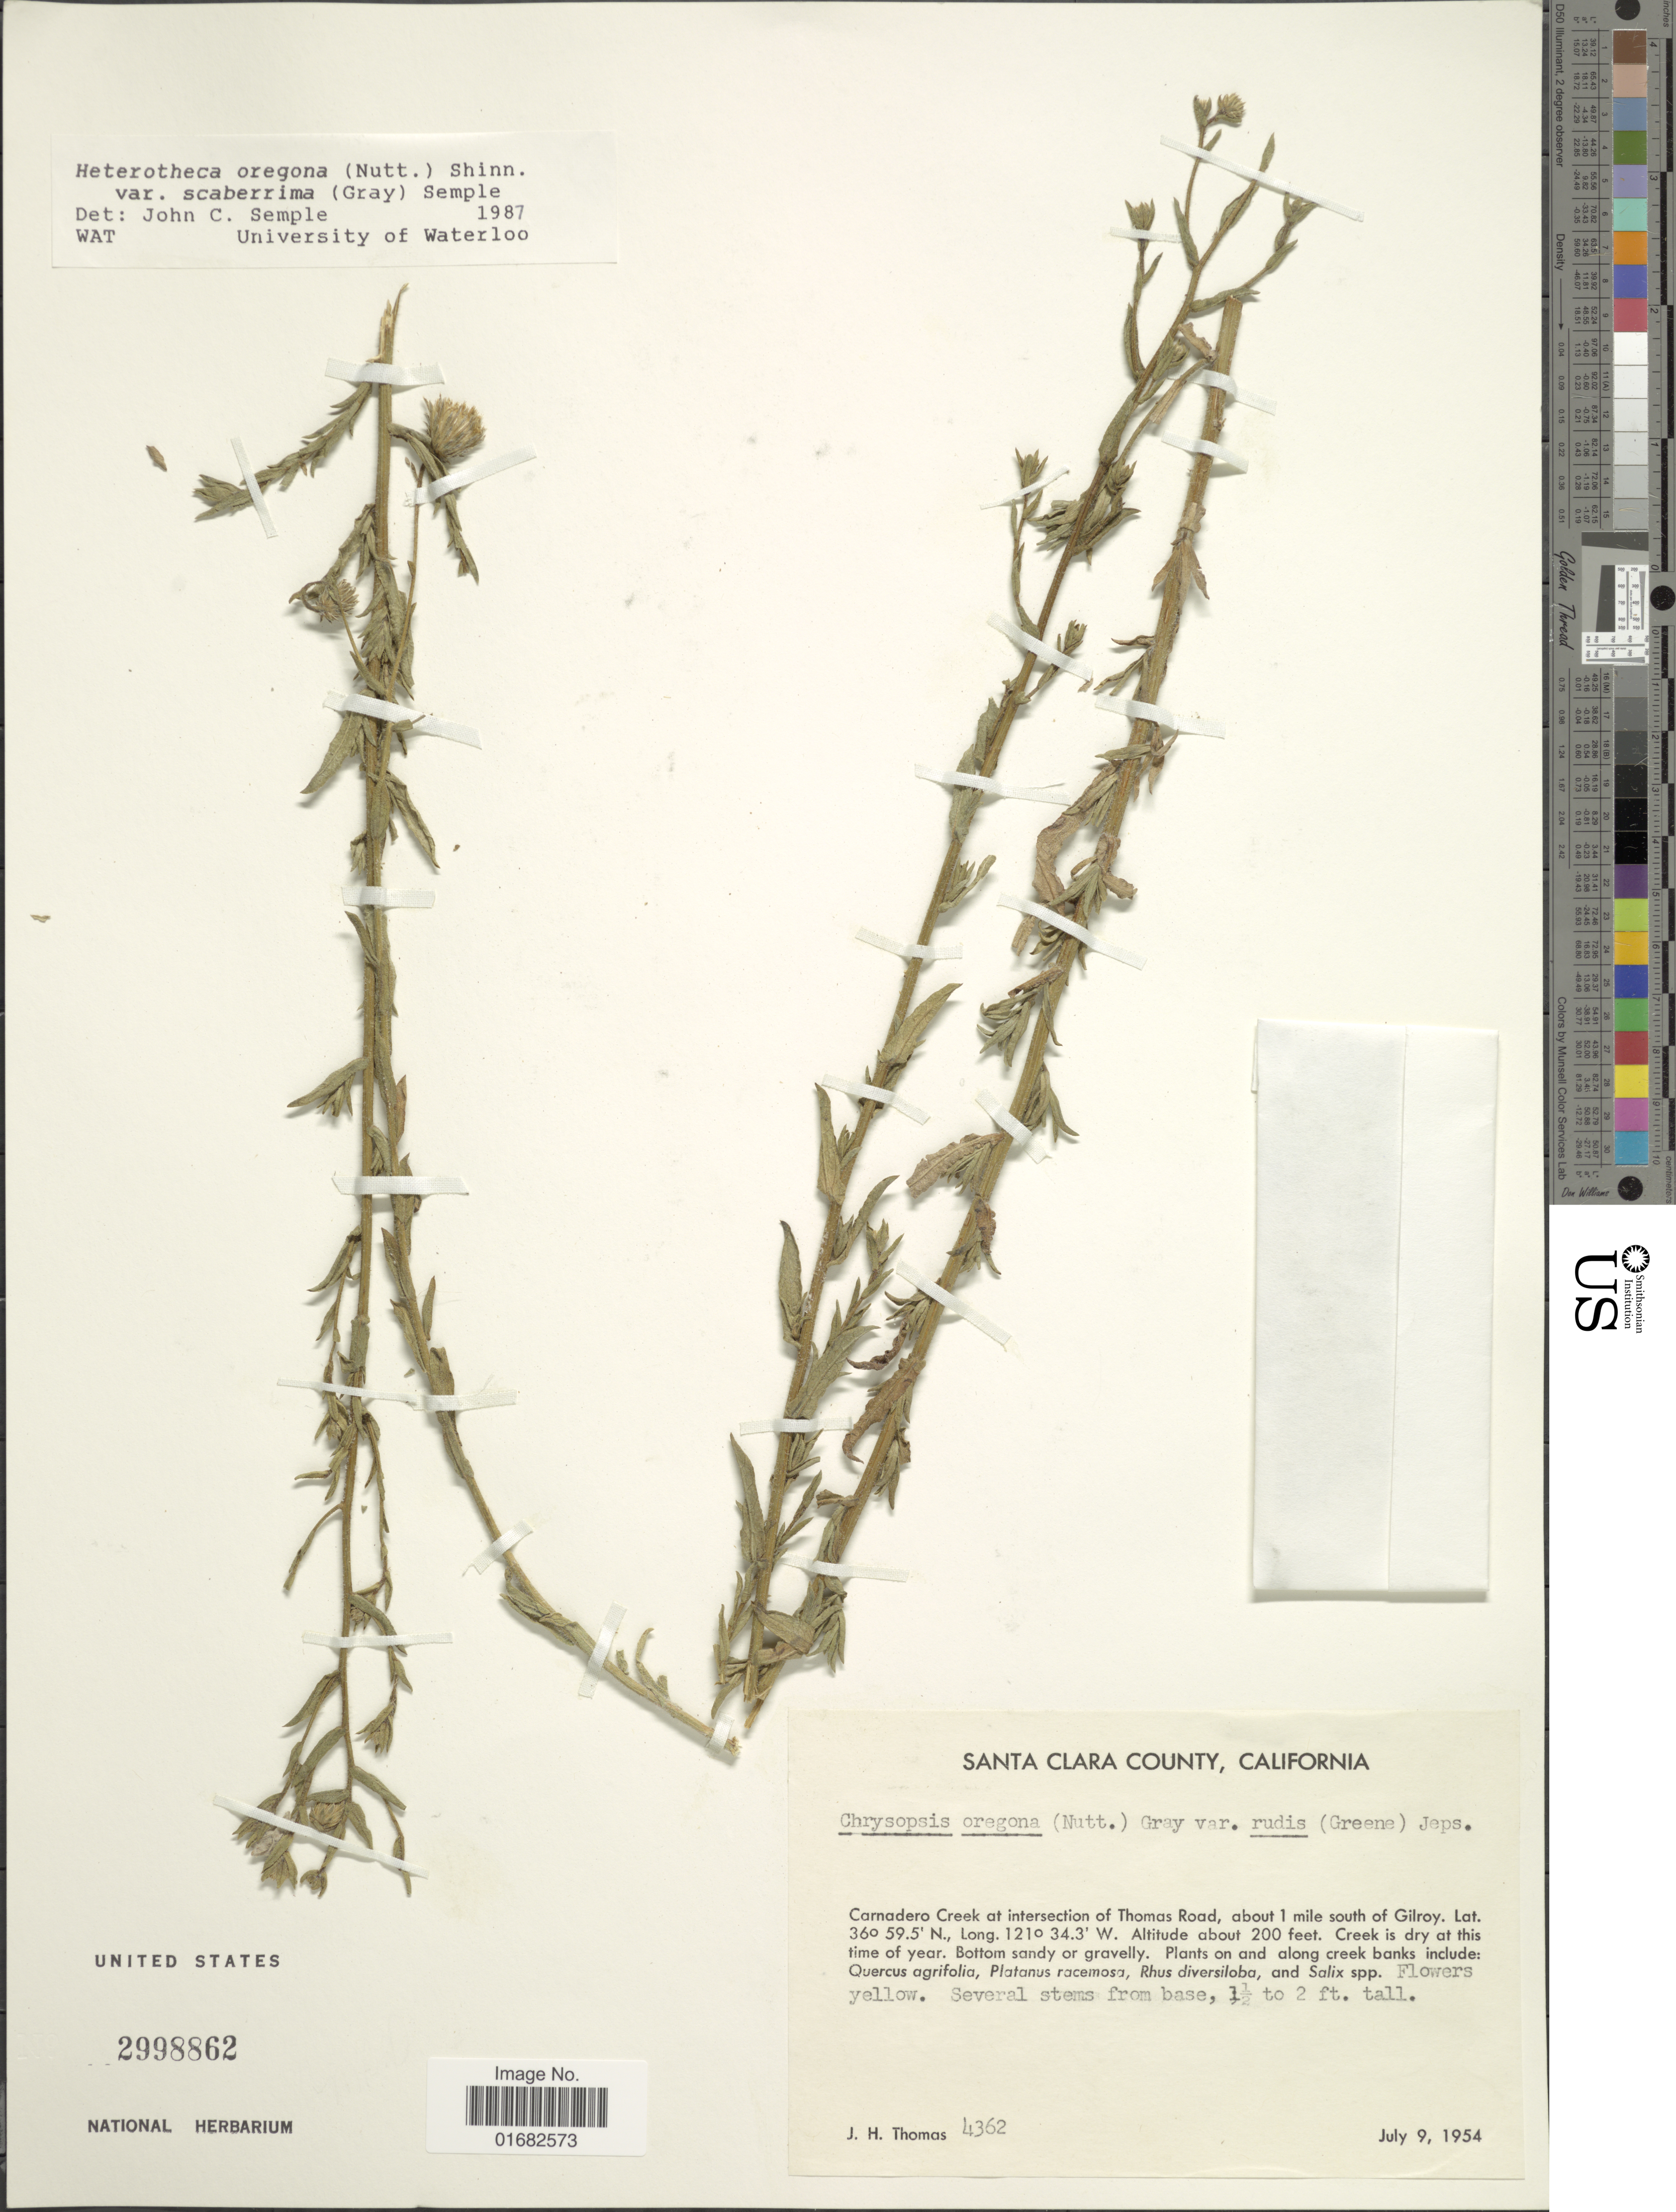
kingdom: Plantae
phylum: Tracheophyta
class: Magnoliopsida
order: Asterales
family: Asteraceae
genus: Heterotheca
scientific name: Heterotheca oregona var. scaberrima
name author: (A. Gray) Semple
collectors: J. H. Thomas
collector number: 4362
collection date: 1954-07-09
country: United States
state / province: California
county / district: Santa Clara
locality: Carnadero Creek at intersection of Thomas Road, about 1 mile south of Gilroy. Santa Clara County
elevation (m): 61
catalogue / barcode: US 2998862